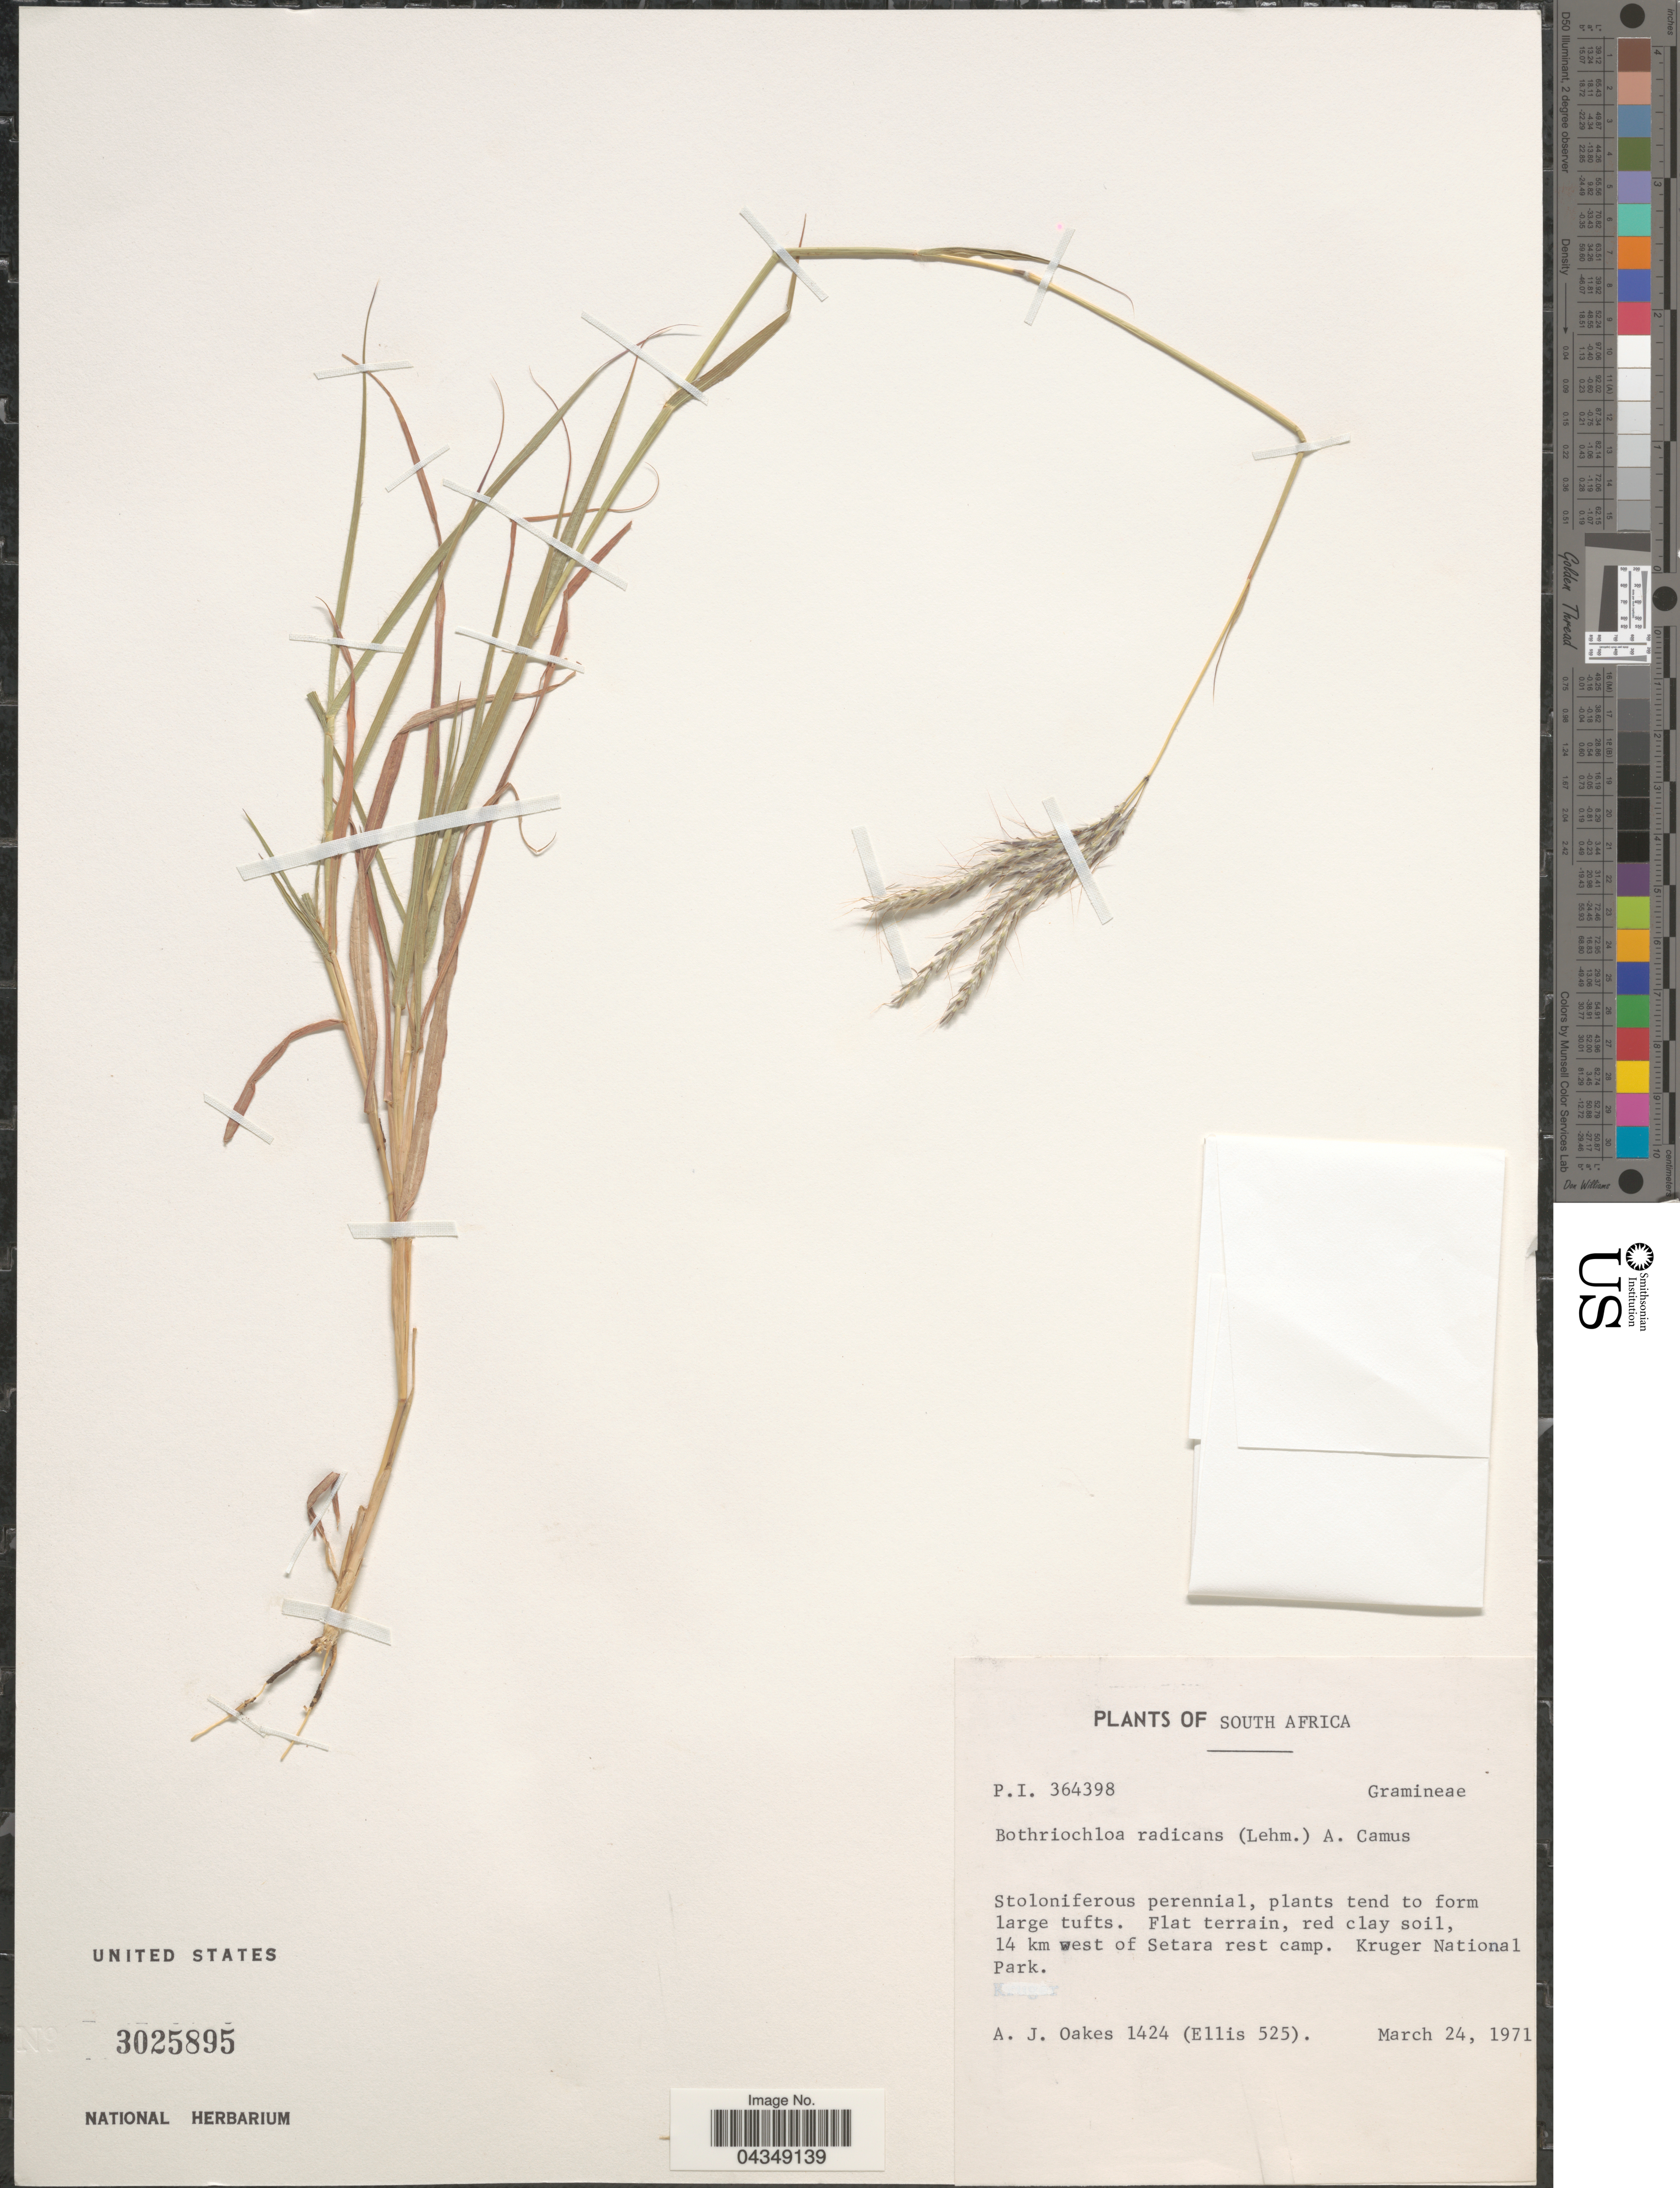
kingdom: Plantae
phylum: Tracheophyta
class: Liliopsida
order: Poales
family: Poaceae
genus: Bothriochloa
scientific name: Bothriochloa radicans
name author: (Lehm.) A. Camus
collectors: A. Oakes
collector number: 1424/525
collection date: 1971-03-24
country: South Africa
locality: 14 km west of Setara rest camp. Kruger National Park.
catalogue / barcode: US 3025895